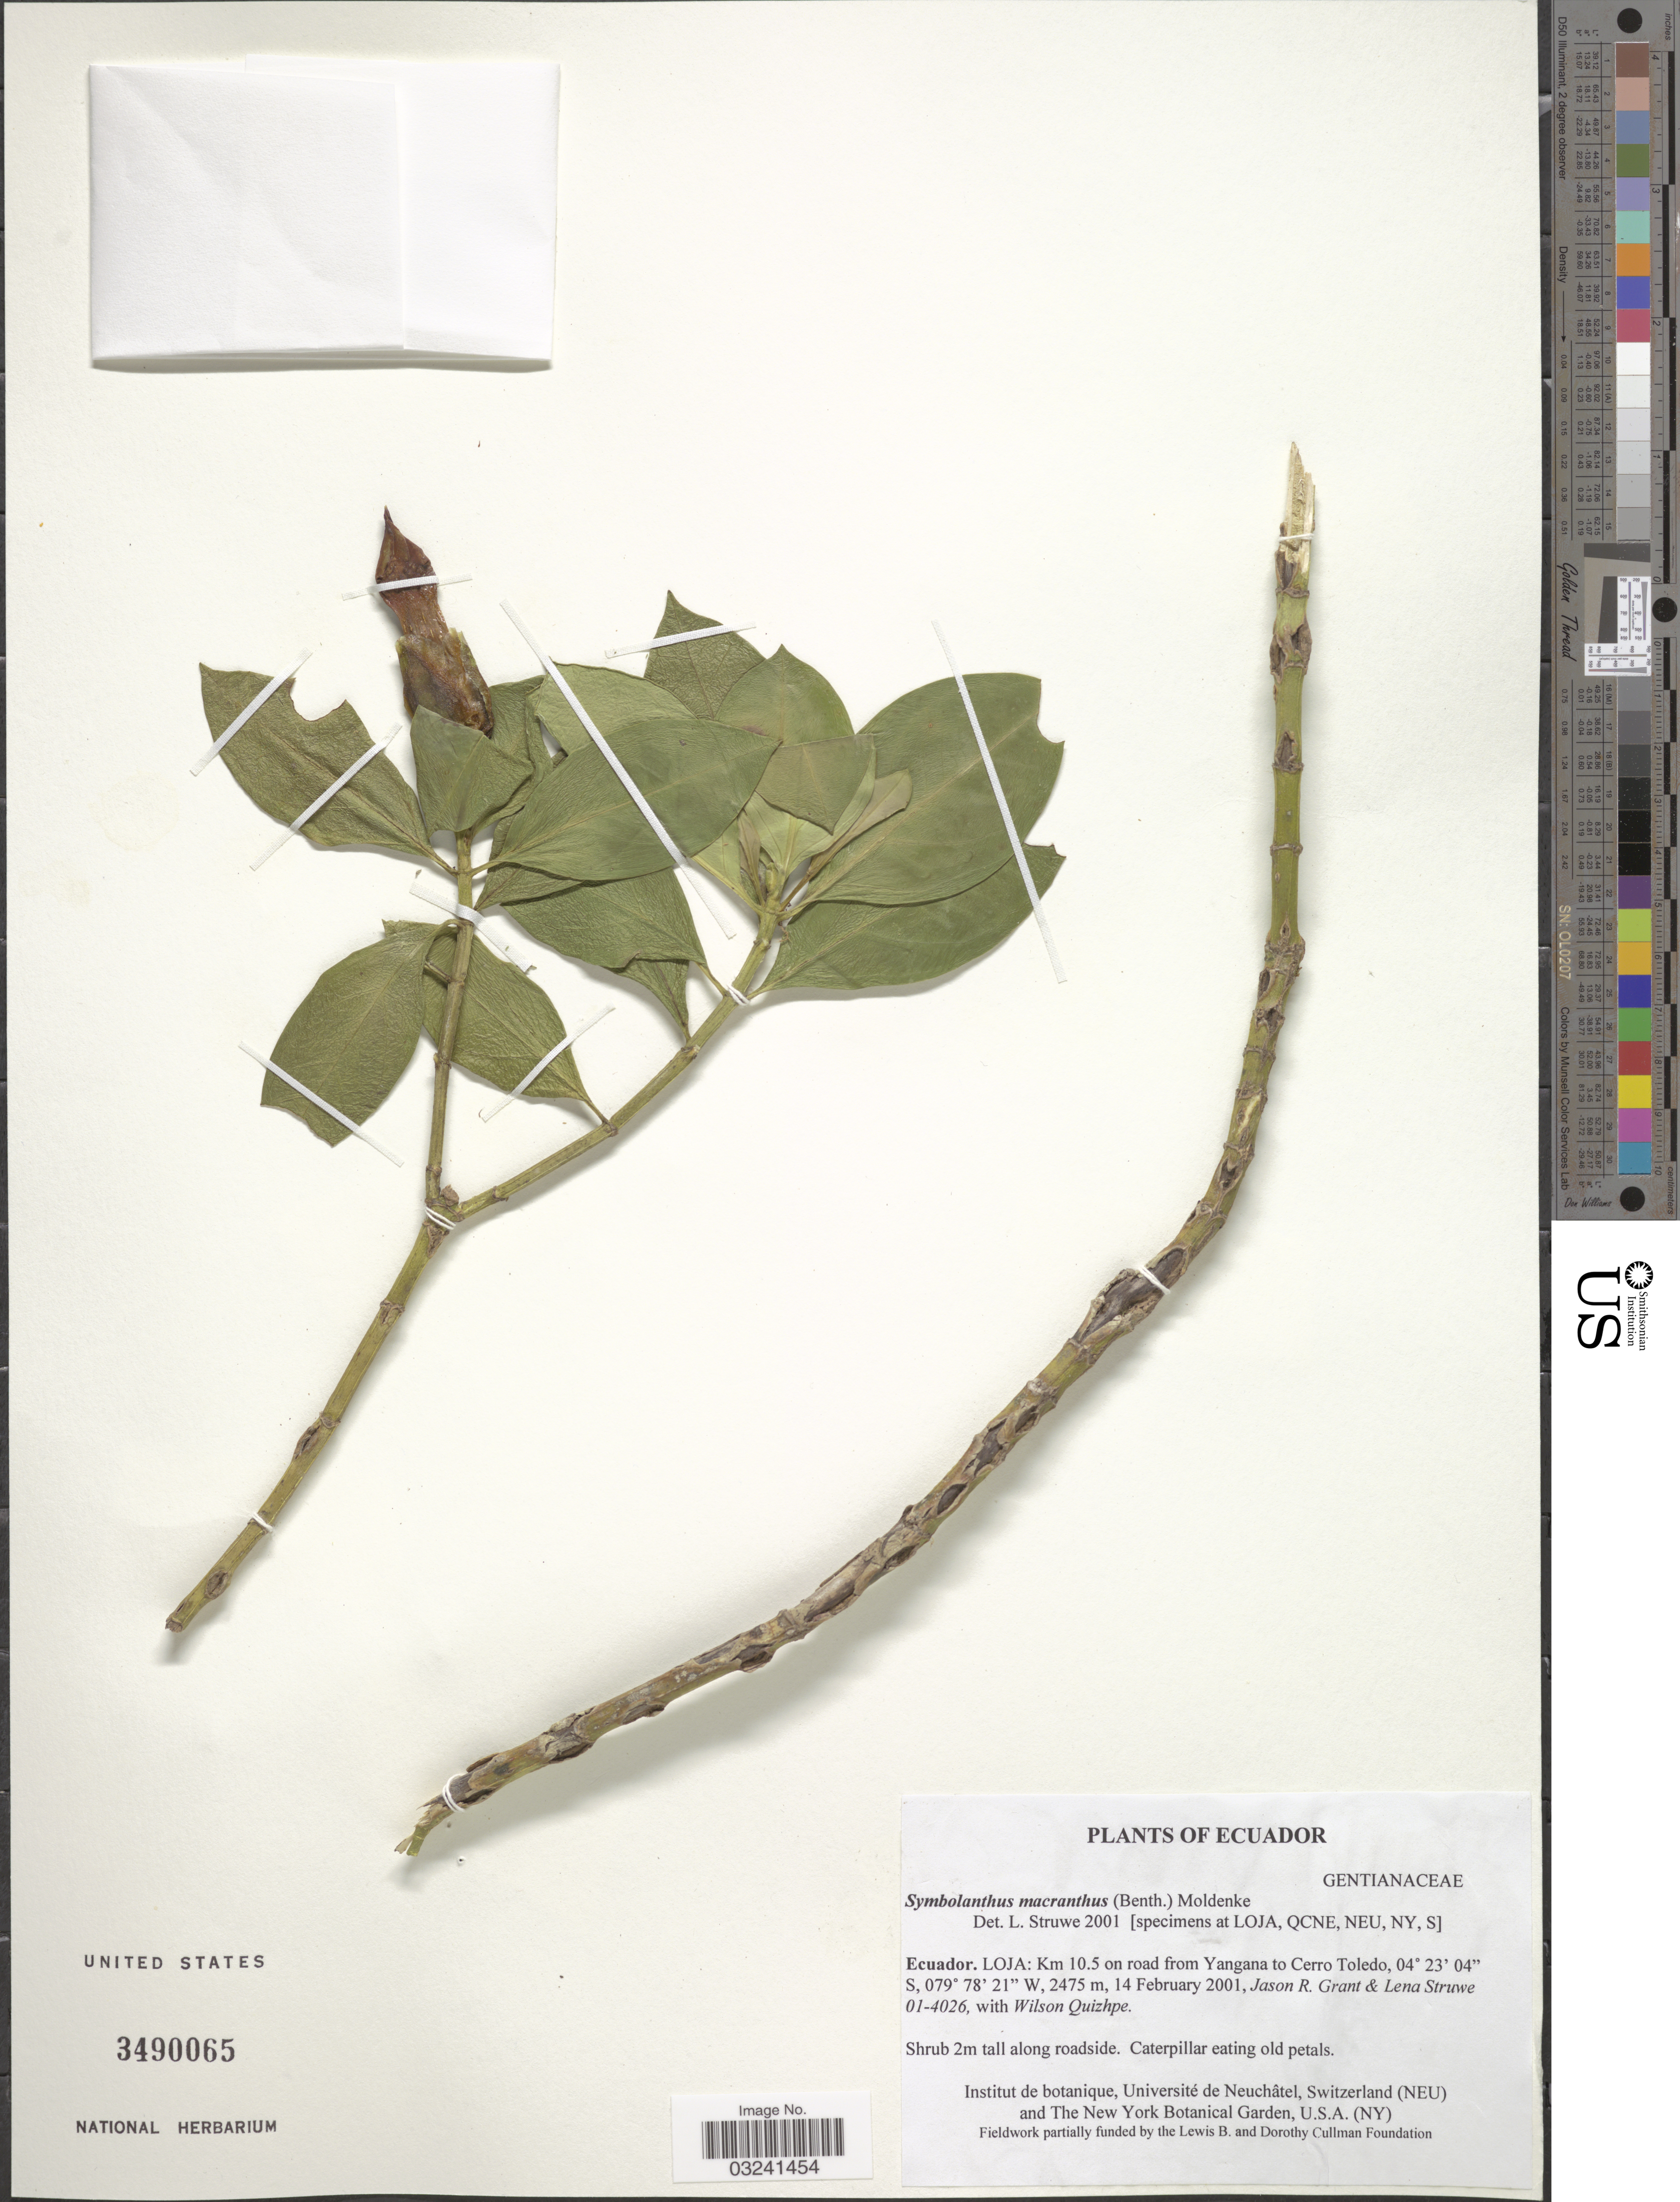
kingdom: Plantae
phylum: Tracheophyta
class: Magnoliopsida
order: Gentianales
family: Gentianaceae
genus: Symbolanthus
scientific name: Symbolanthus macranthus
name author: (Benth.) Moldenke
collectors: J. R. Grant, L. Struwe & W. Quizhpe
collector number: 01-4026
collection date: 2001-02-14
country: Ecuador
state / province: Loja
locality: Km. 10.5 on road from Yangana to Cerro Toledo.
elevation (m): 2475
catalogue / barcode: US 3470065